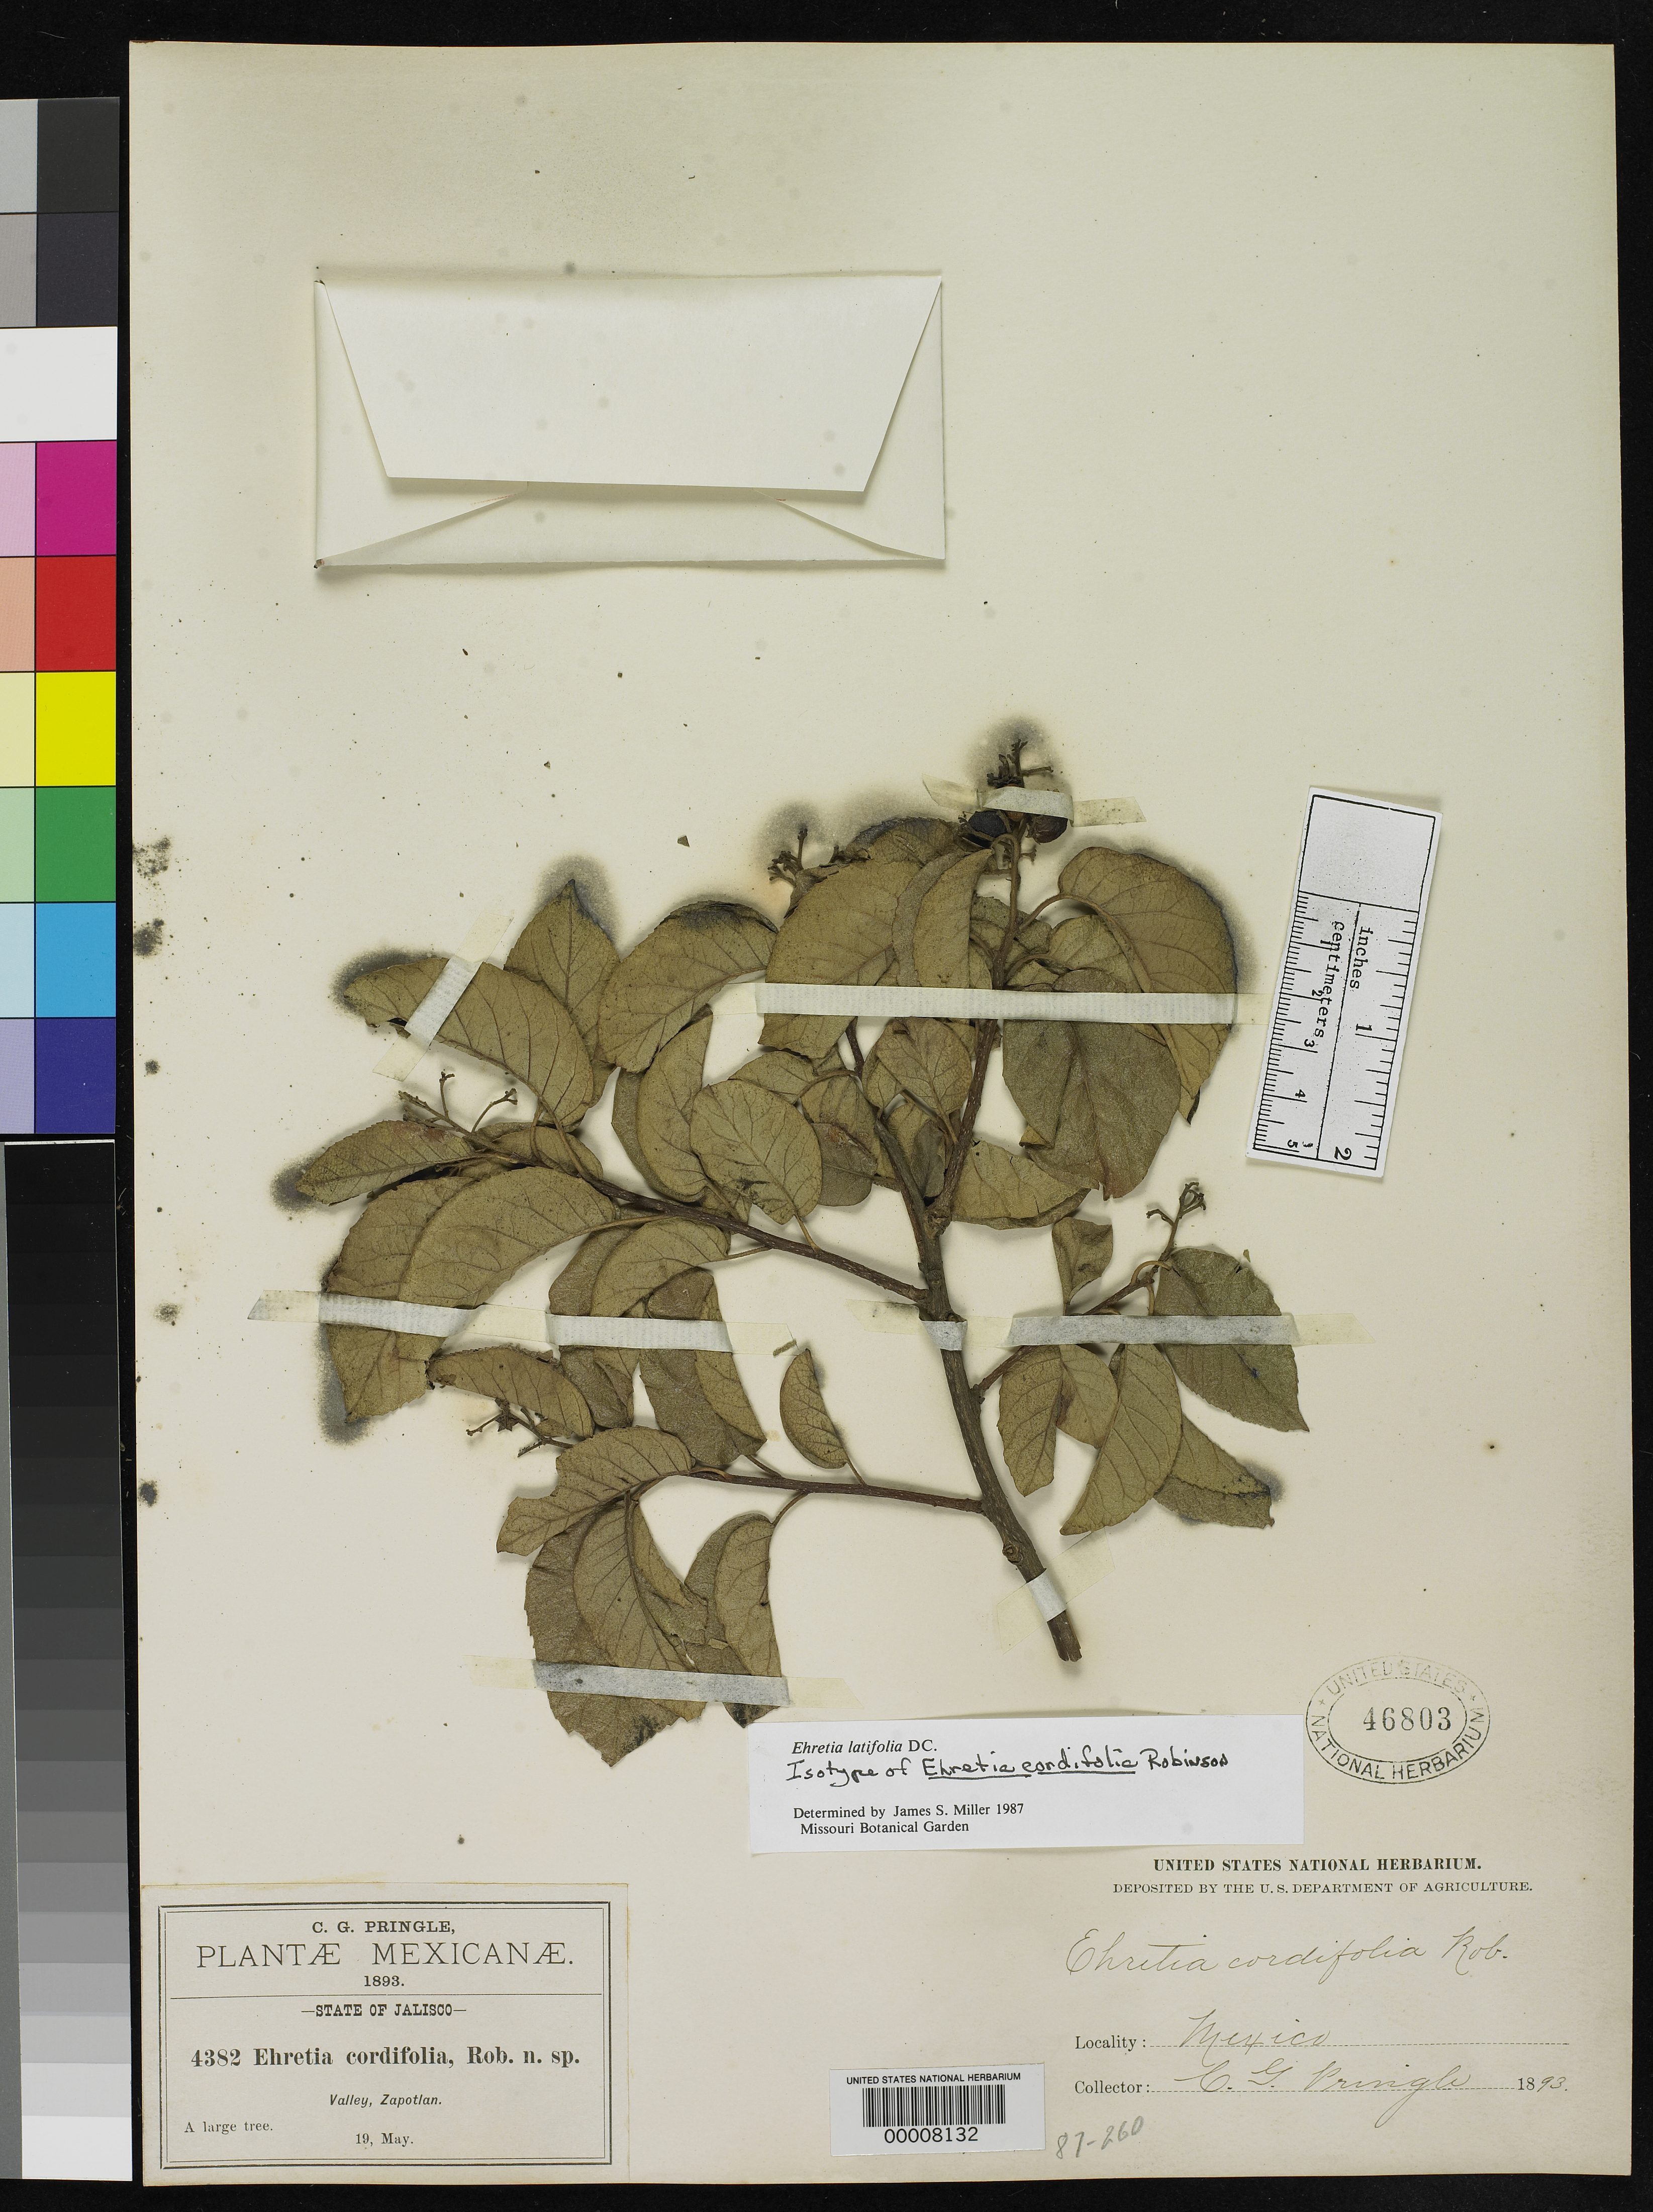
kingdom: Plantae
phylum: Tracheophyta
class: Magnoliopsida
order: Boraginales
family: Ehretiaceae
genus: Ehretia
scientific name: Ehretia cordifolia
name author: B.L. Rob.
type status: Isotype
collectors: C. G. Pringle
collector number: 4382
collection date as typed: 19 May 1893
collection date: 1893-05-19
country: Mexico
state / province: Jalisco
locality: Valley, Zapotlan.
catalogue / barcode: US 46803